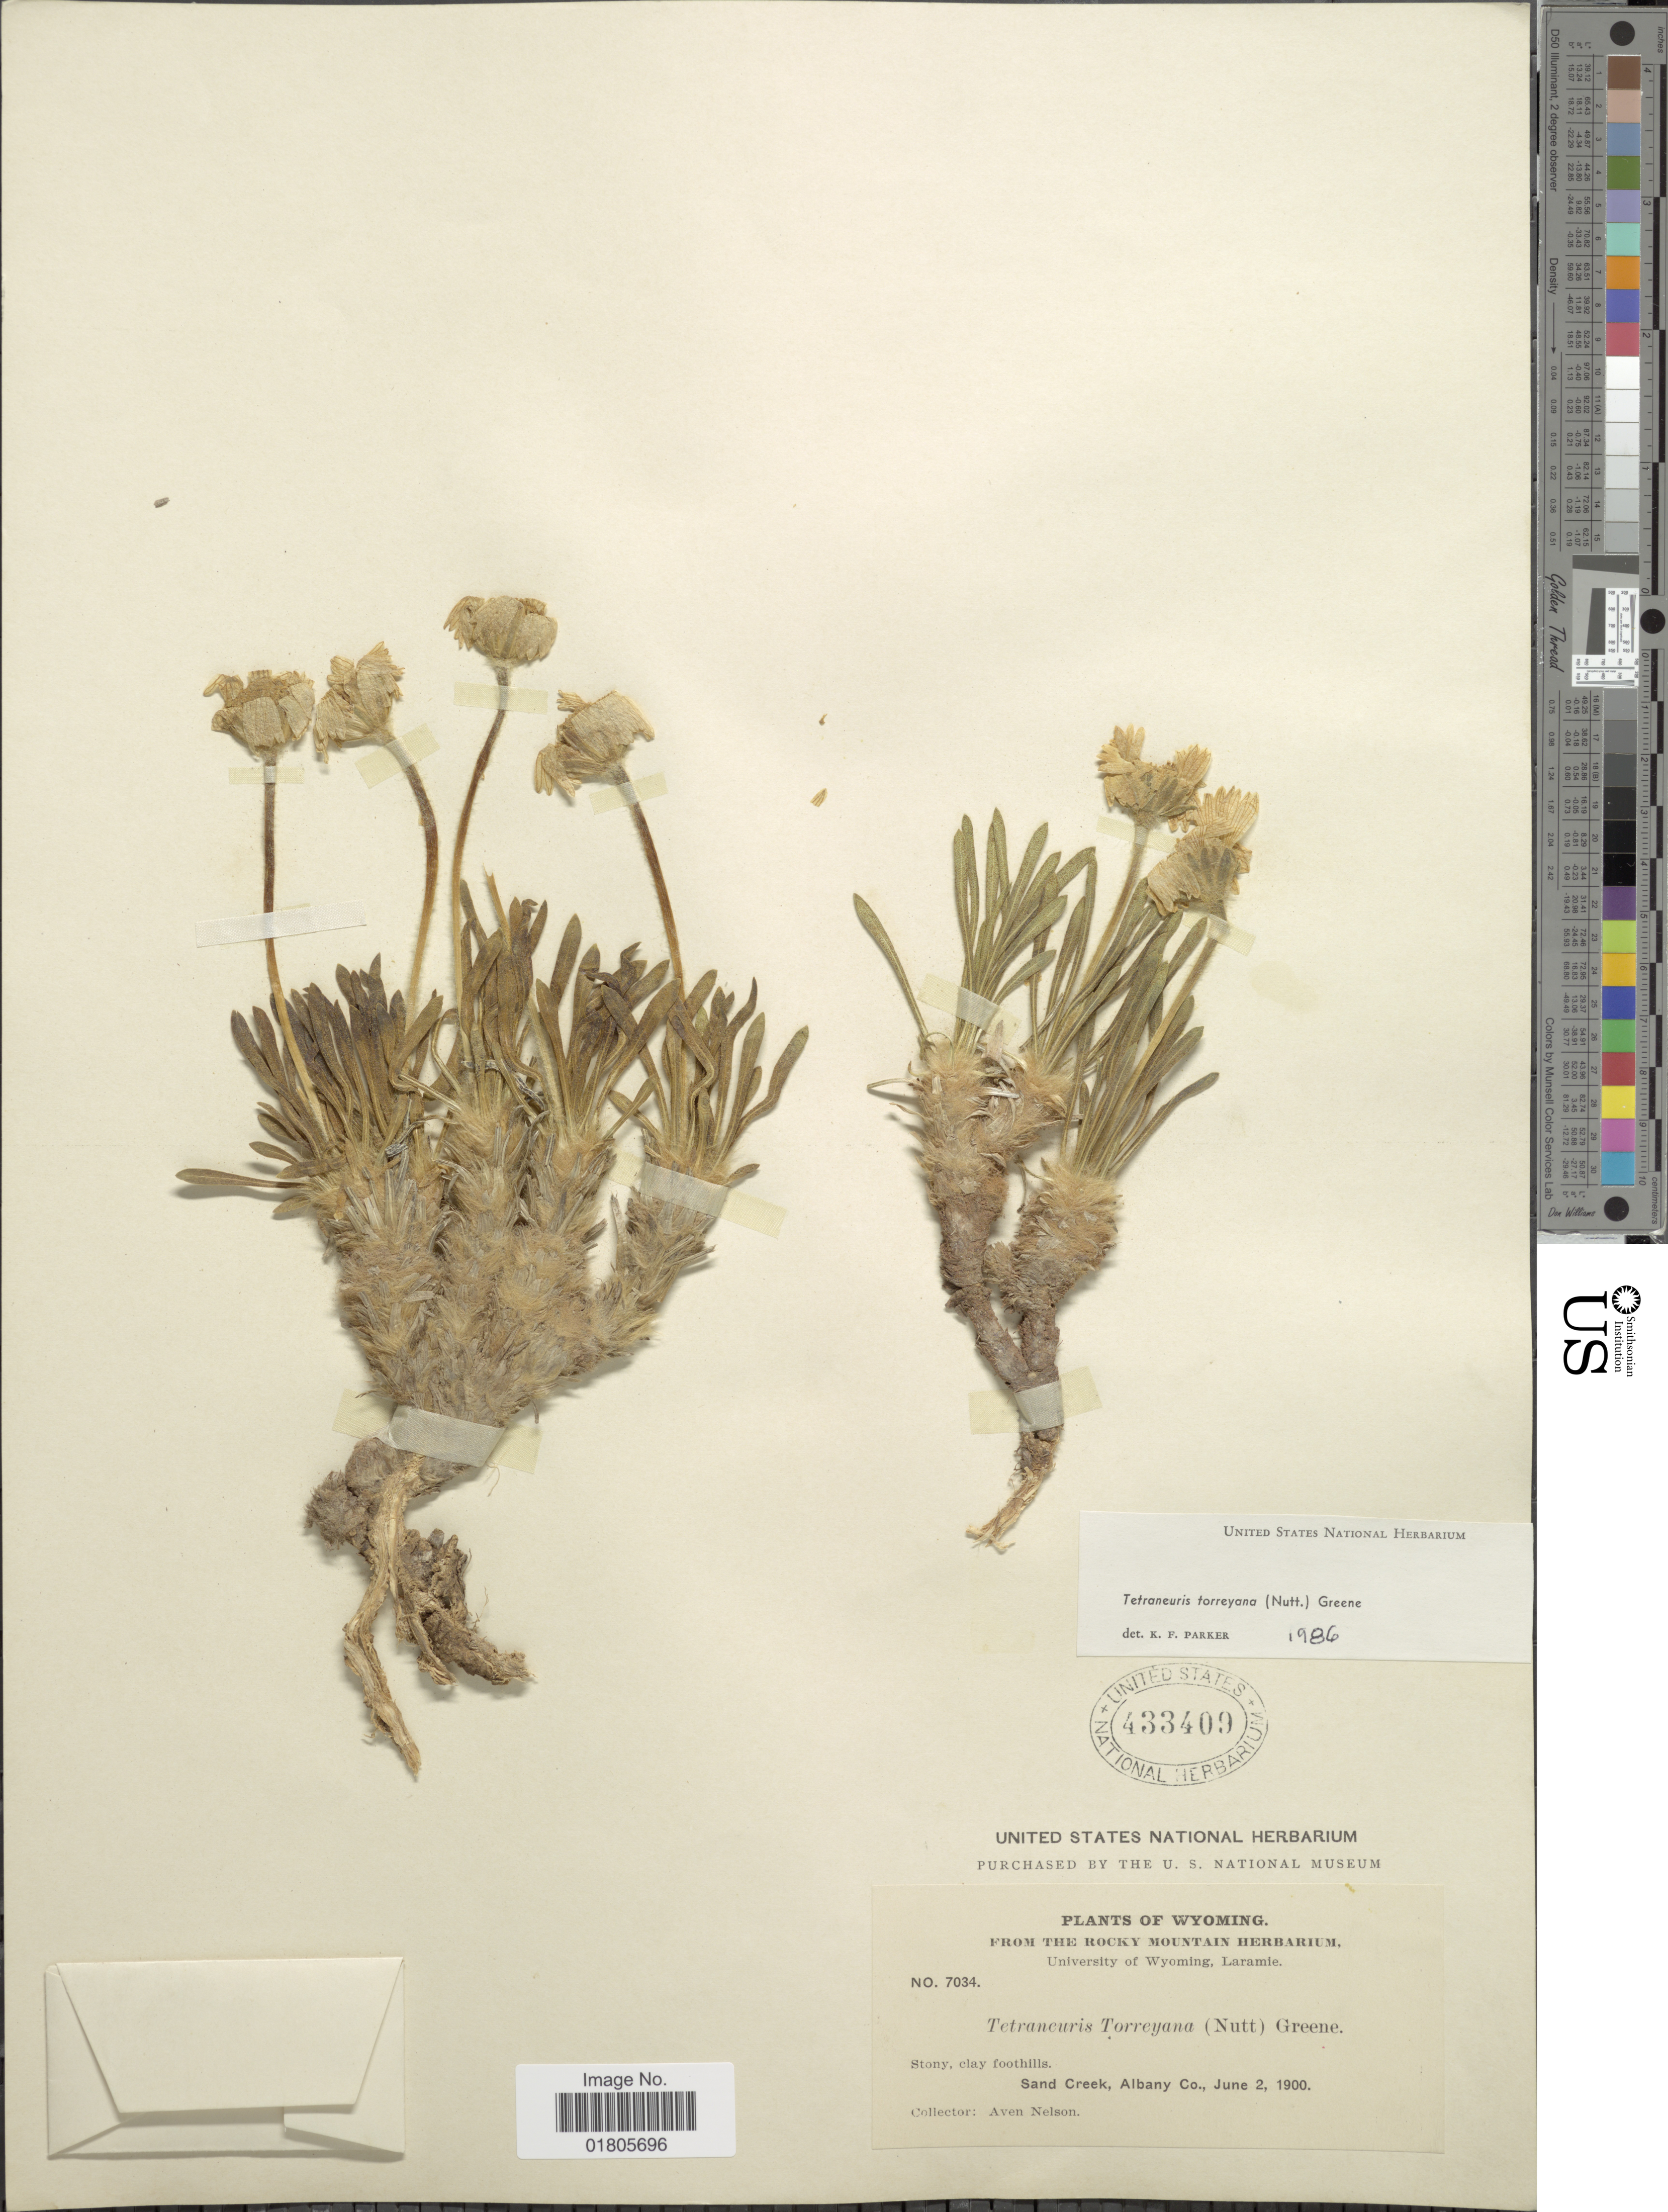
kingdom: Plantae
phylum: Tracheophyta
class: Magnoliopsida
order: Asterales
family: Asteraceae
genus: Actinea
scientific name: Actinea torreyana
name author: (Nutt.) J.F. Macbr.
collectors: A. Nelson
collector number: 7034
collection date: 1900-06-02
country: United States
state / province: Wyoming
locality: Sand Creek, Albany Co.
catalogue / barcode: US 433409